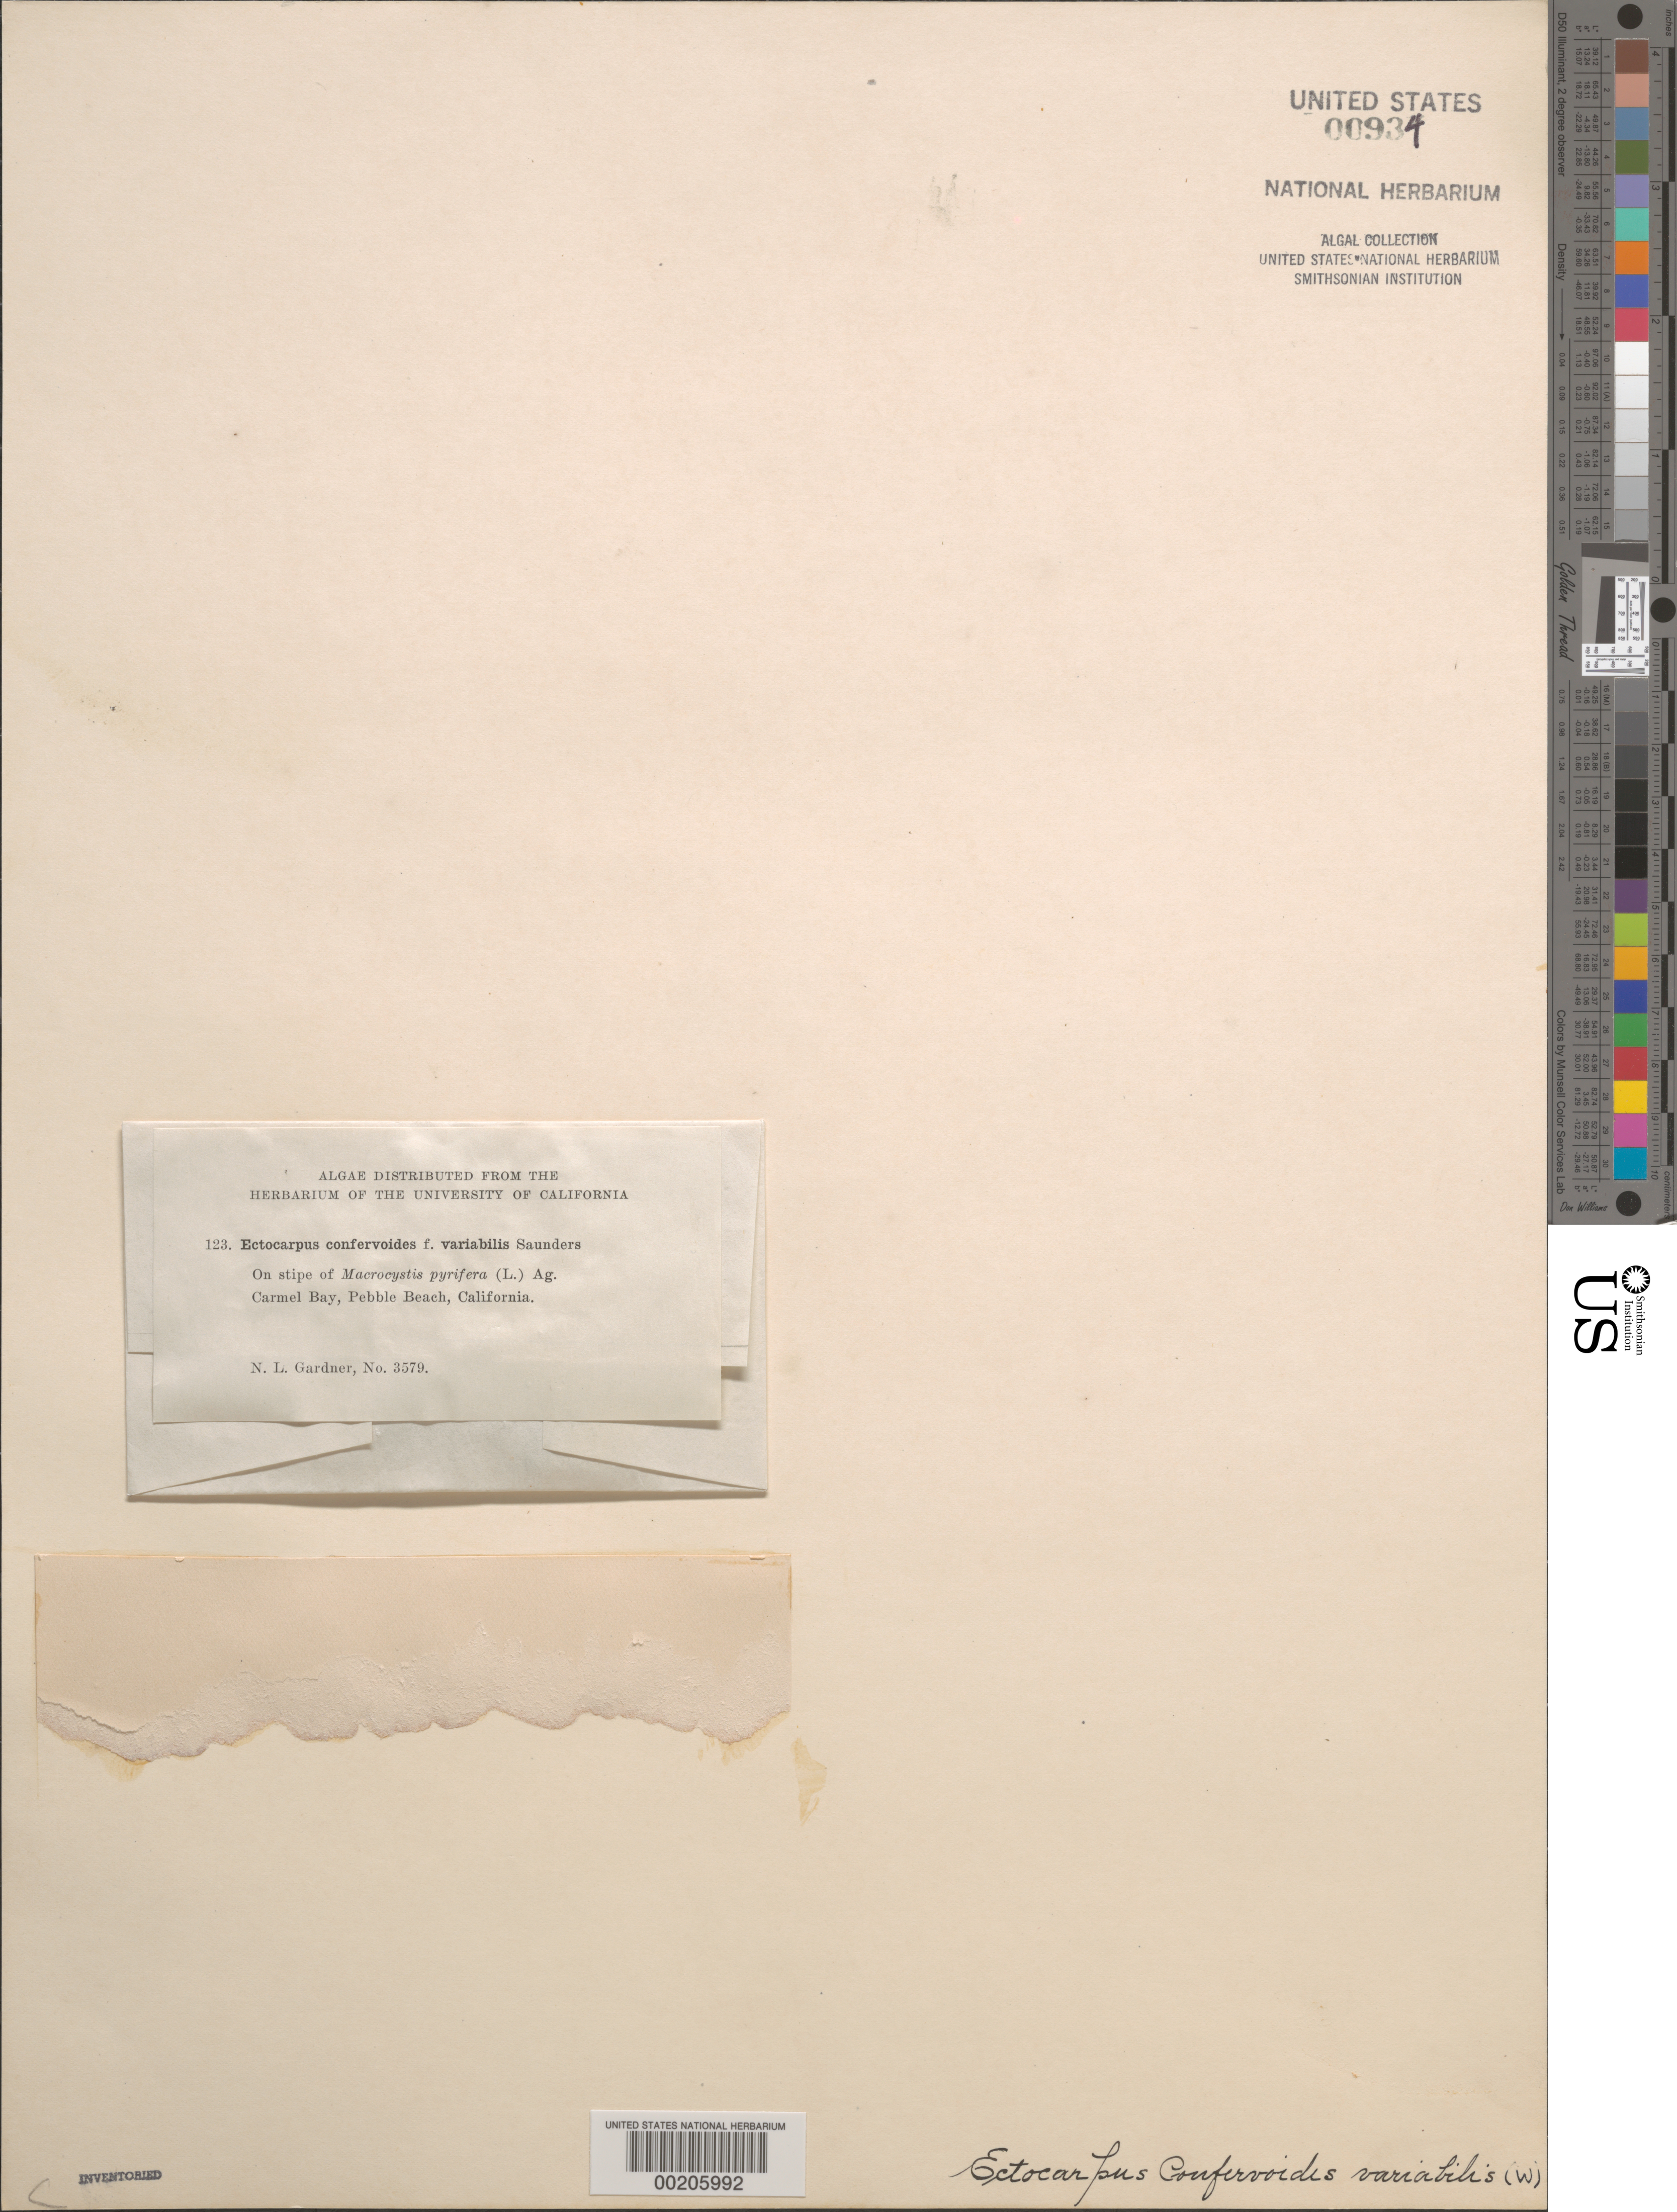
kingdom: Chromista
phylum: Ochrophyta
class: Phaeophyceae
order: Ectocarpales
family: Ectocarpaceae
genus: Ectocarpus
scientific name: Ectocarpus siliculosus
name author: (Dillwyn) Lyngbye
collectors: N. Gardner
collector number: NLG 3579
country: United States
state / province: California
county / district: Monterey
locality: Carmel Bay, Pebble Beach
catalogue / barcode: US 934